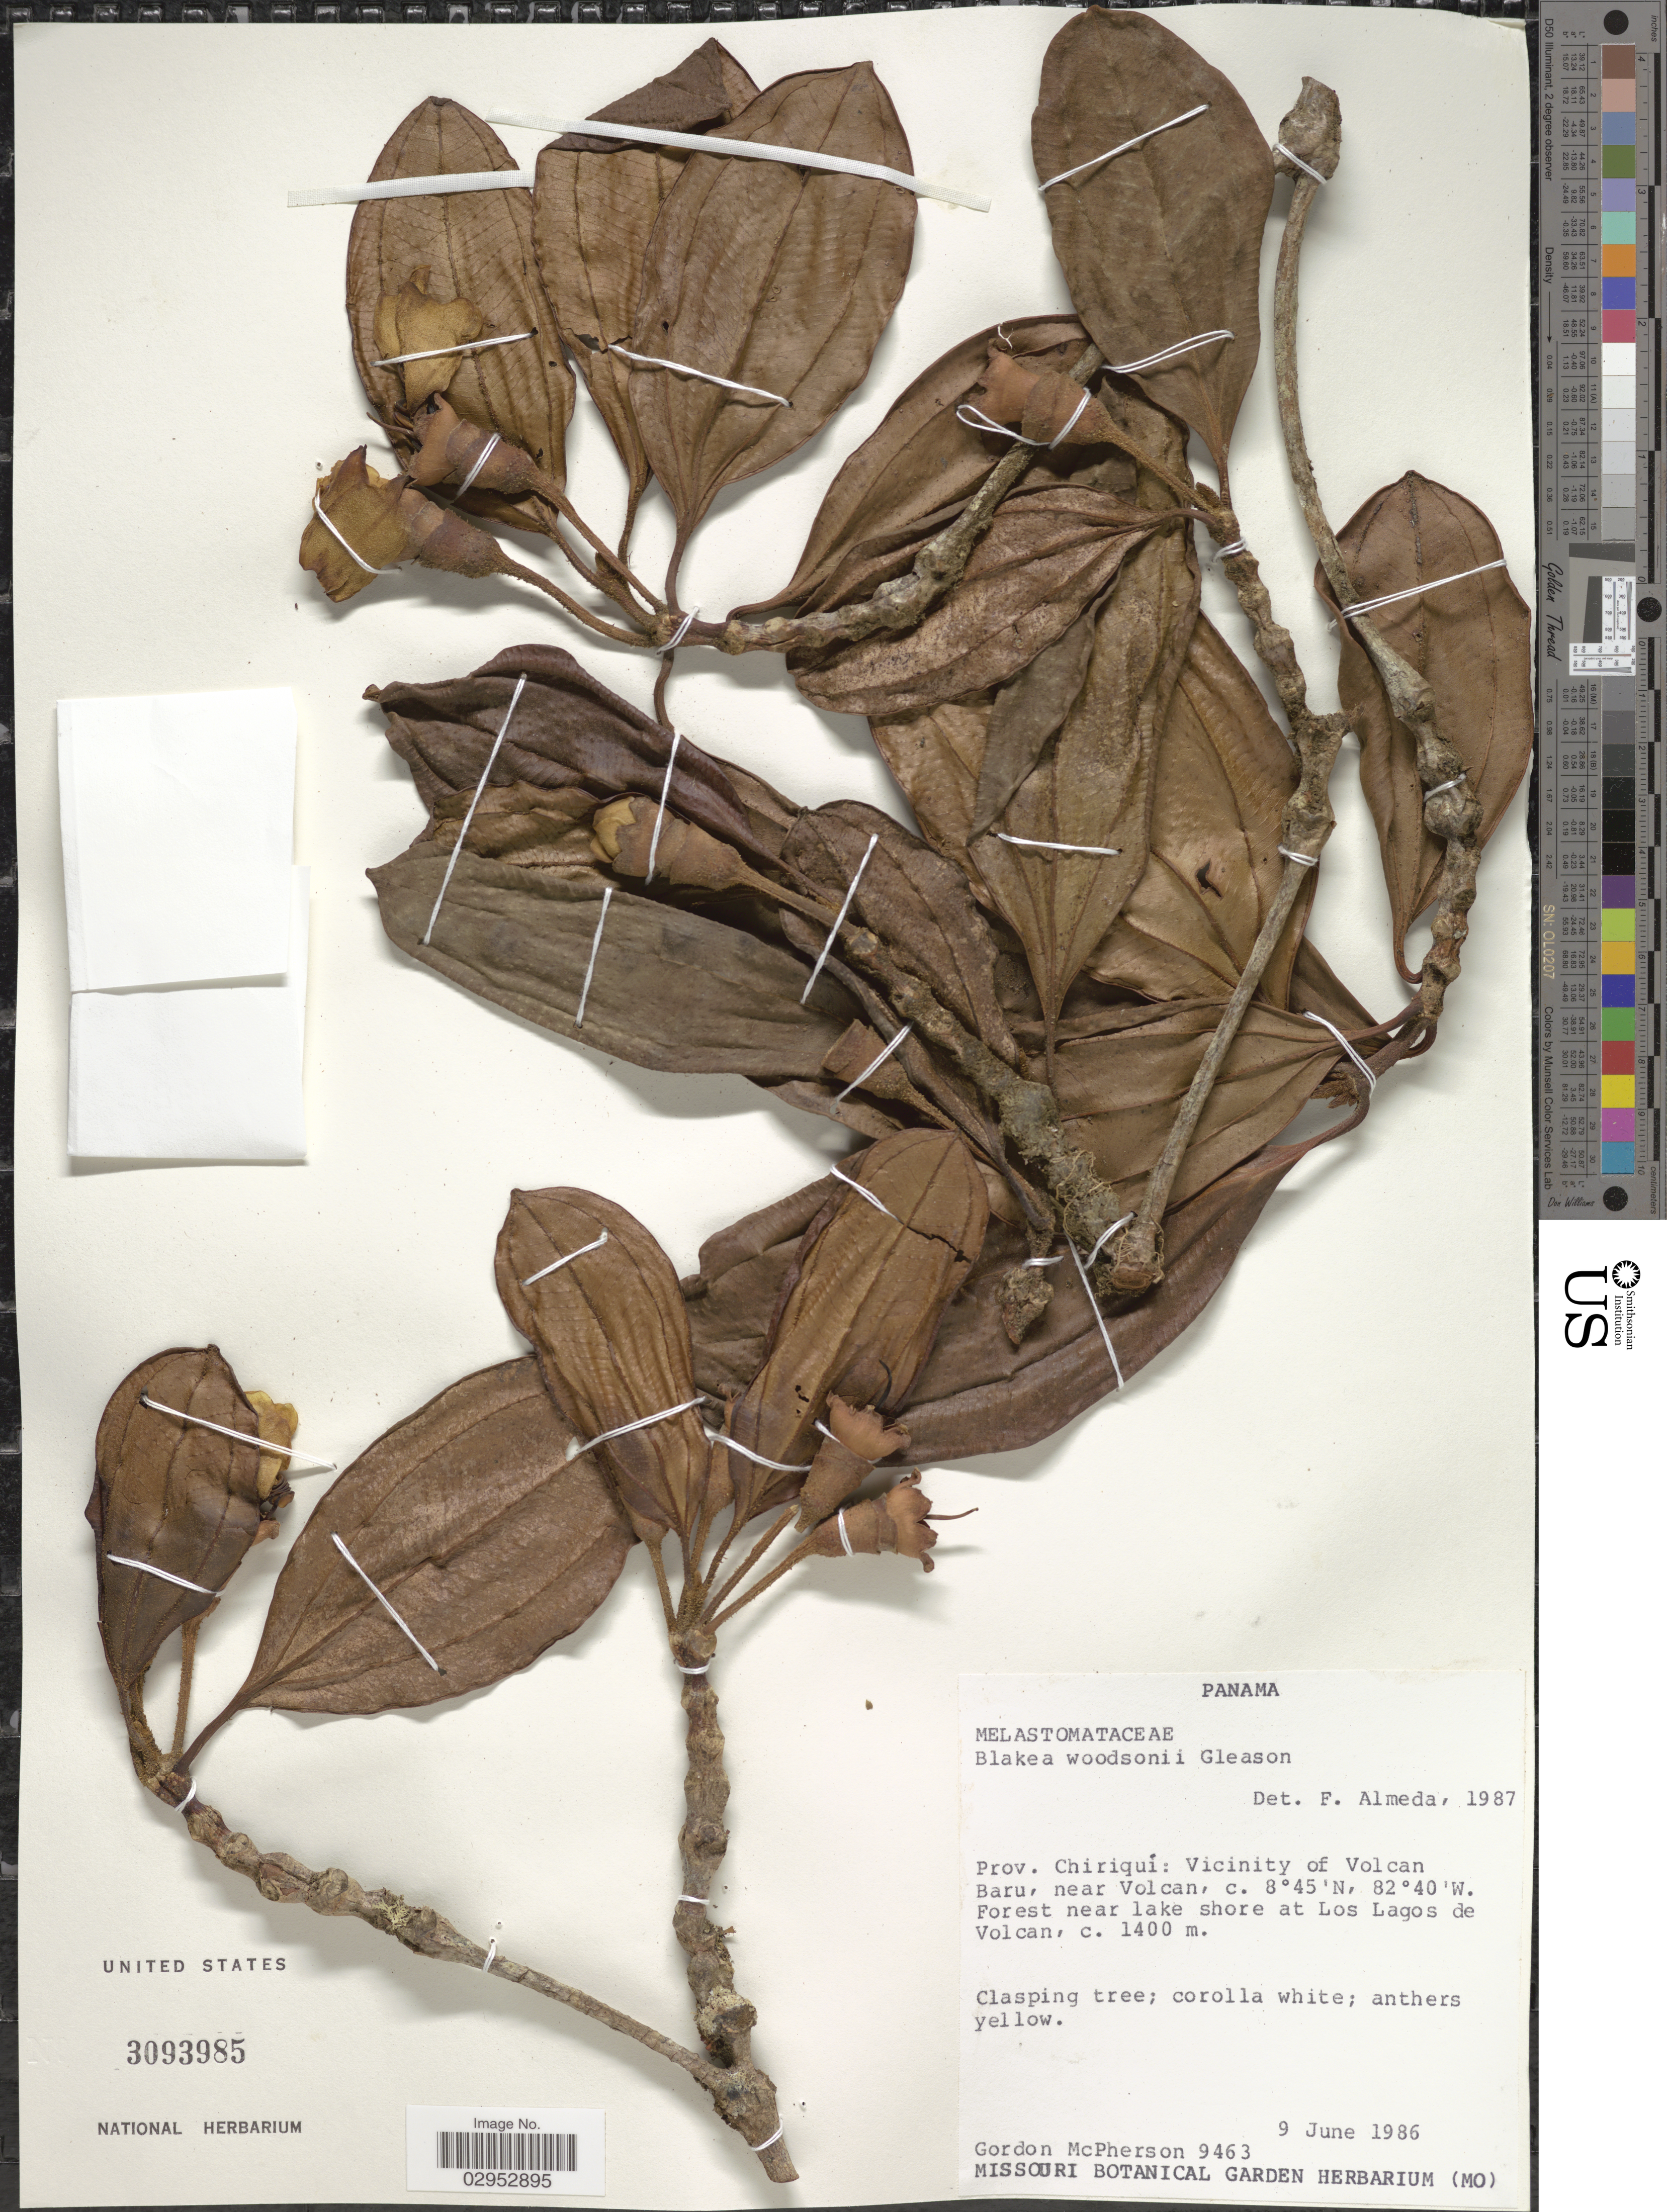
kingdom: Plantae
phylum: Tracheophyta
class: Magnoliopsida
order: Myrtales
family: Melastomataceae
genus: Blakea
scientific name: Blakea woodsonii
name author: Gleason in Woodson & Seibert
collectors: G. D. McPherson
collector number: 9463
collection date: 1986-06-09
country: Panama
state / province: Chiriqui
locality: Vicinity of Volcan Baru, near Volcan. Forest near lake shore at Los Lagos de Volcan.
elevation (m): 1400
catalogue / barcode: US 3093985